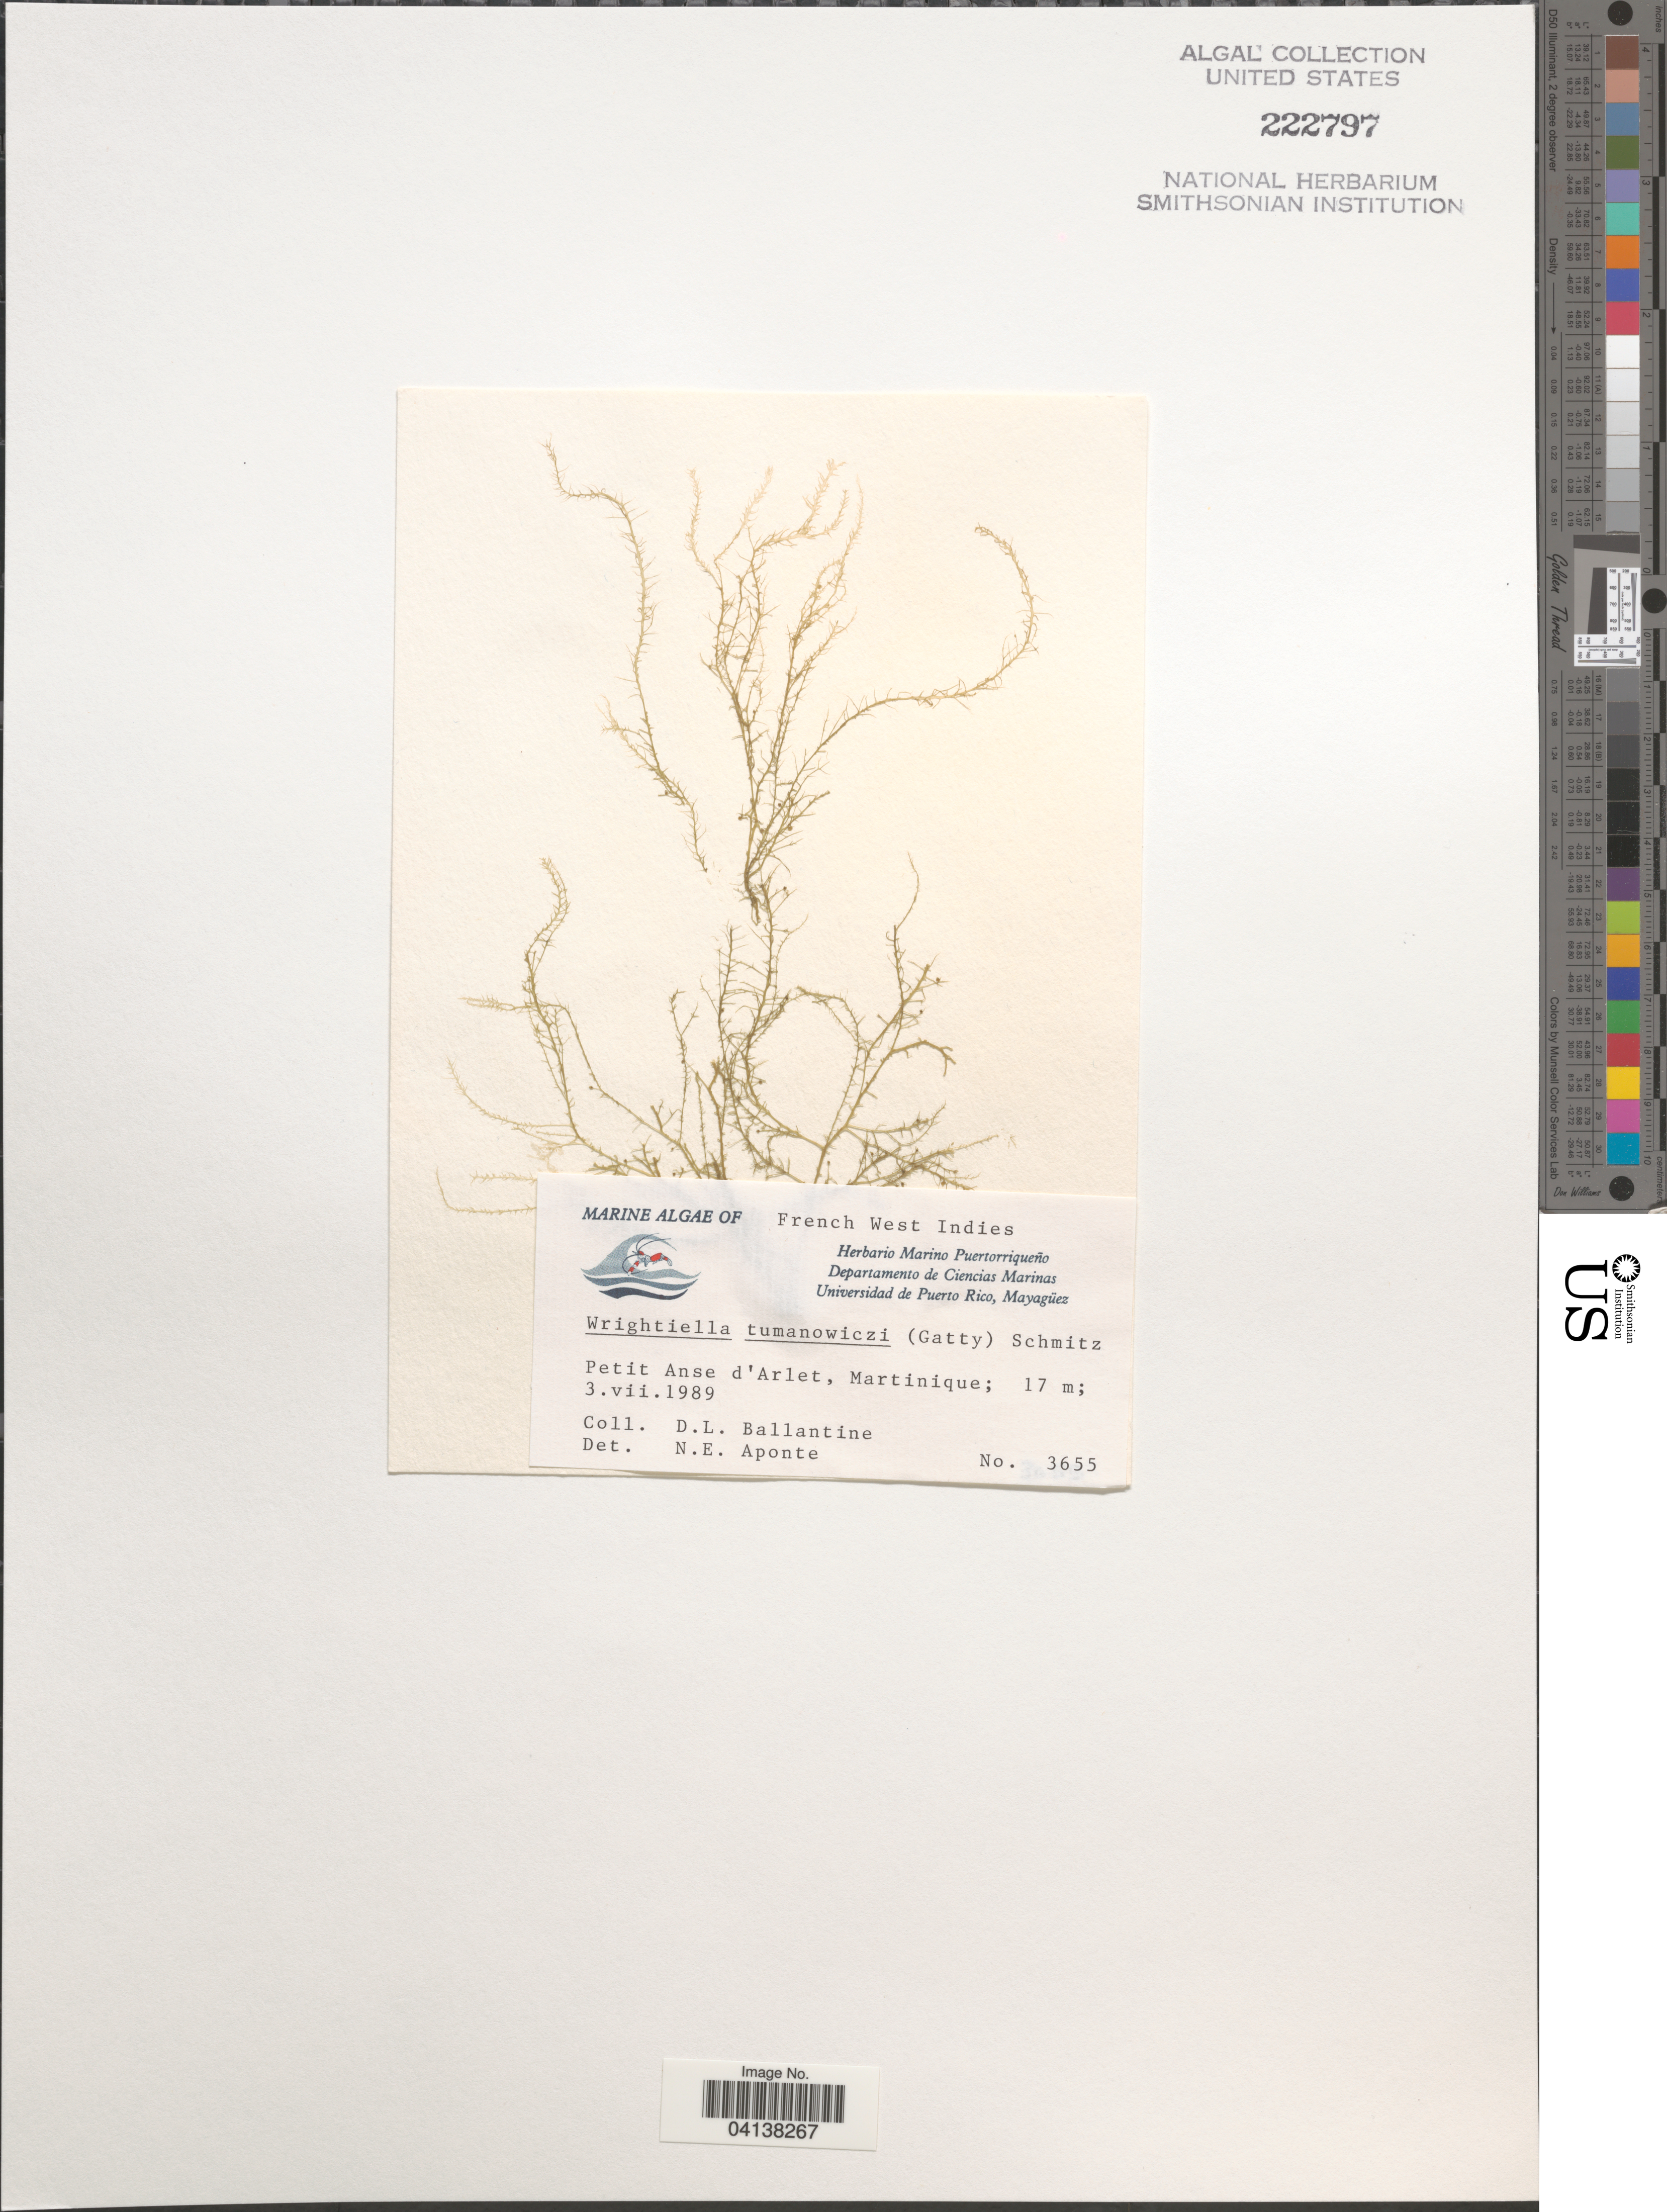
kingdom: Plantae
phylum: Rhodophyta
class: Florideophyceae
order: Ceramiales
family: Rhodomelaceae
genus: Wrightiella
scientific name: Wrightiella tumanowiczii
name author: (Gatty ex Harv.) F. Schmitz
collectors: D.L. Ballantine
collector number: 3655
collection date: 1989-07-03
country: Martinique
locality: French West Indies. Petit Anse d'Arlet.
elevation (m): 17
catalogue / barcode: US 222797